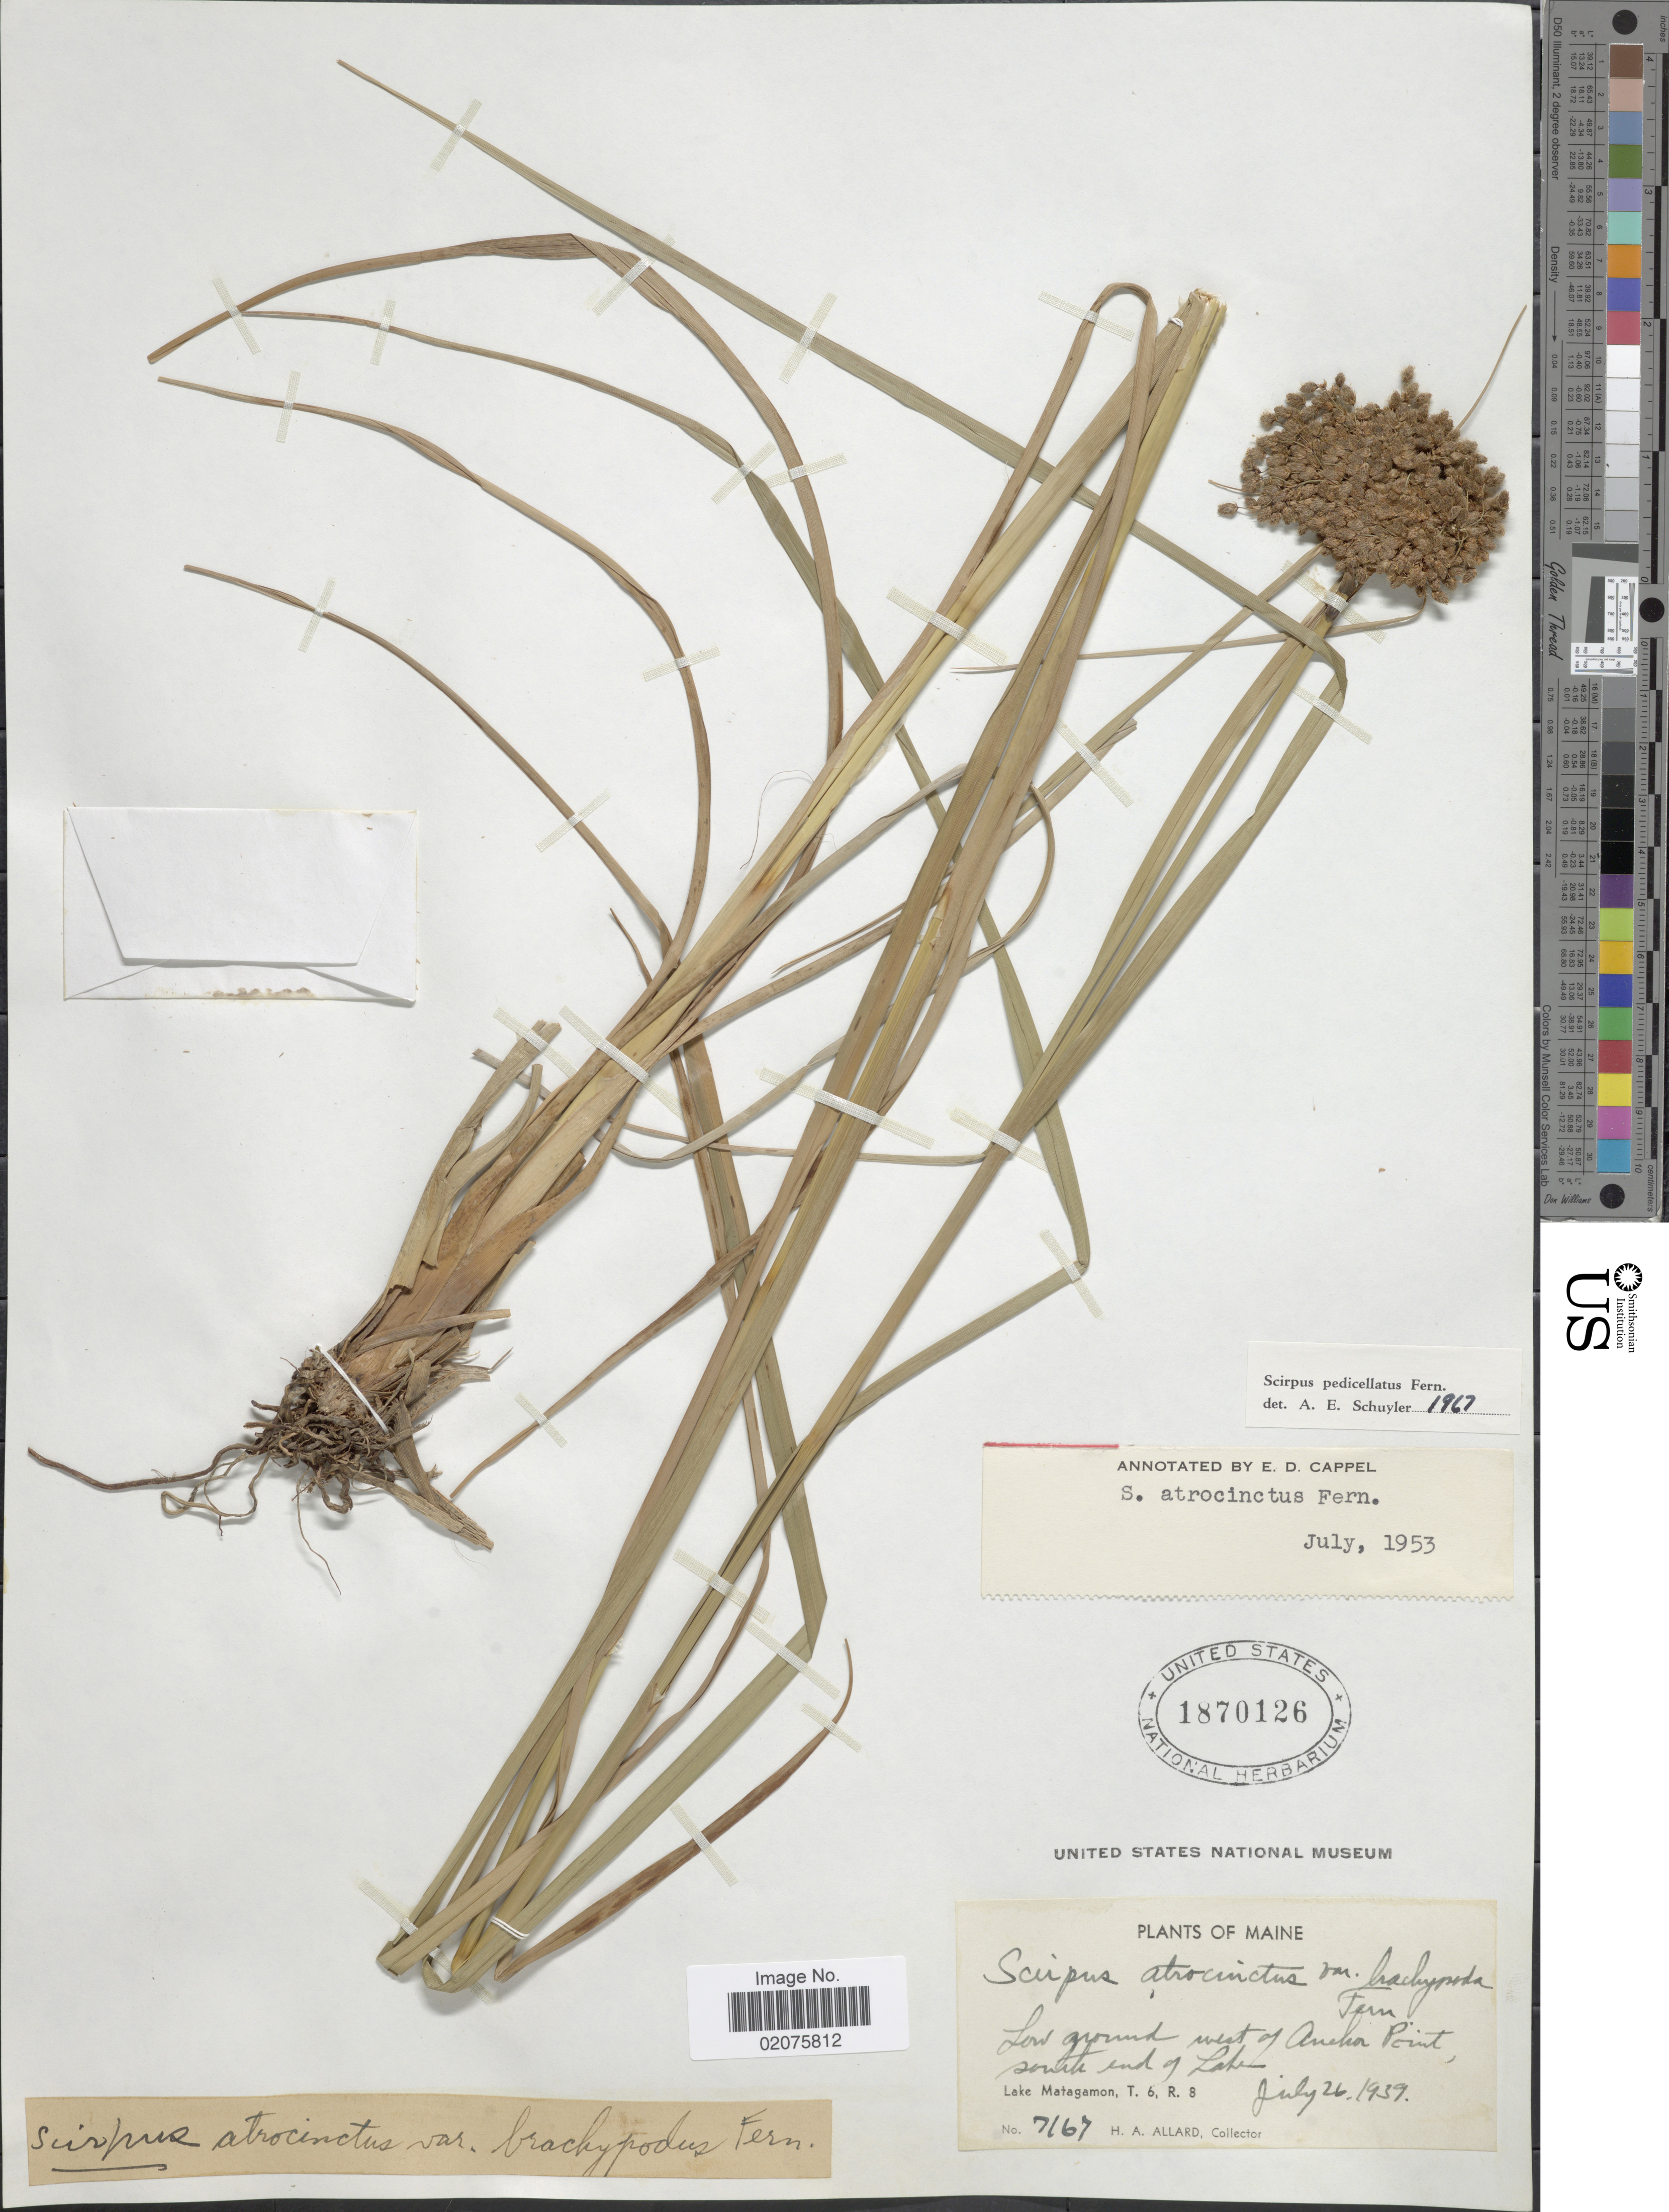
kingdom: Plantae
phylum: Tracheophyta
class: Liliopsida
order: Poales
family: Cyperaceae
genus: Scirpus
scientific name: Scirpus pedicellatus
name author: Fernald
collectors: H. A. Allard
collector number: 7167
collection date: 1939-07-26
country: United States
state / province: Maine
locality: Low ground west of Anchor Point, south end of lake. Lake Matagamon, T.6, R.8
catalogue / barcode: US 1870126